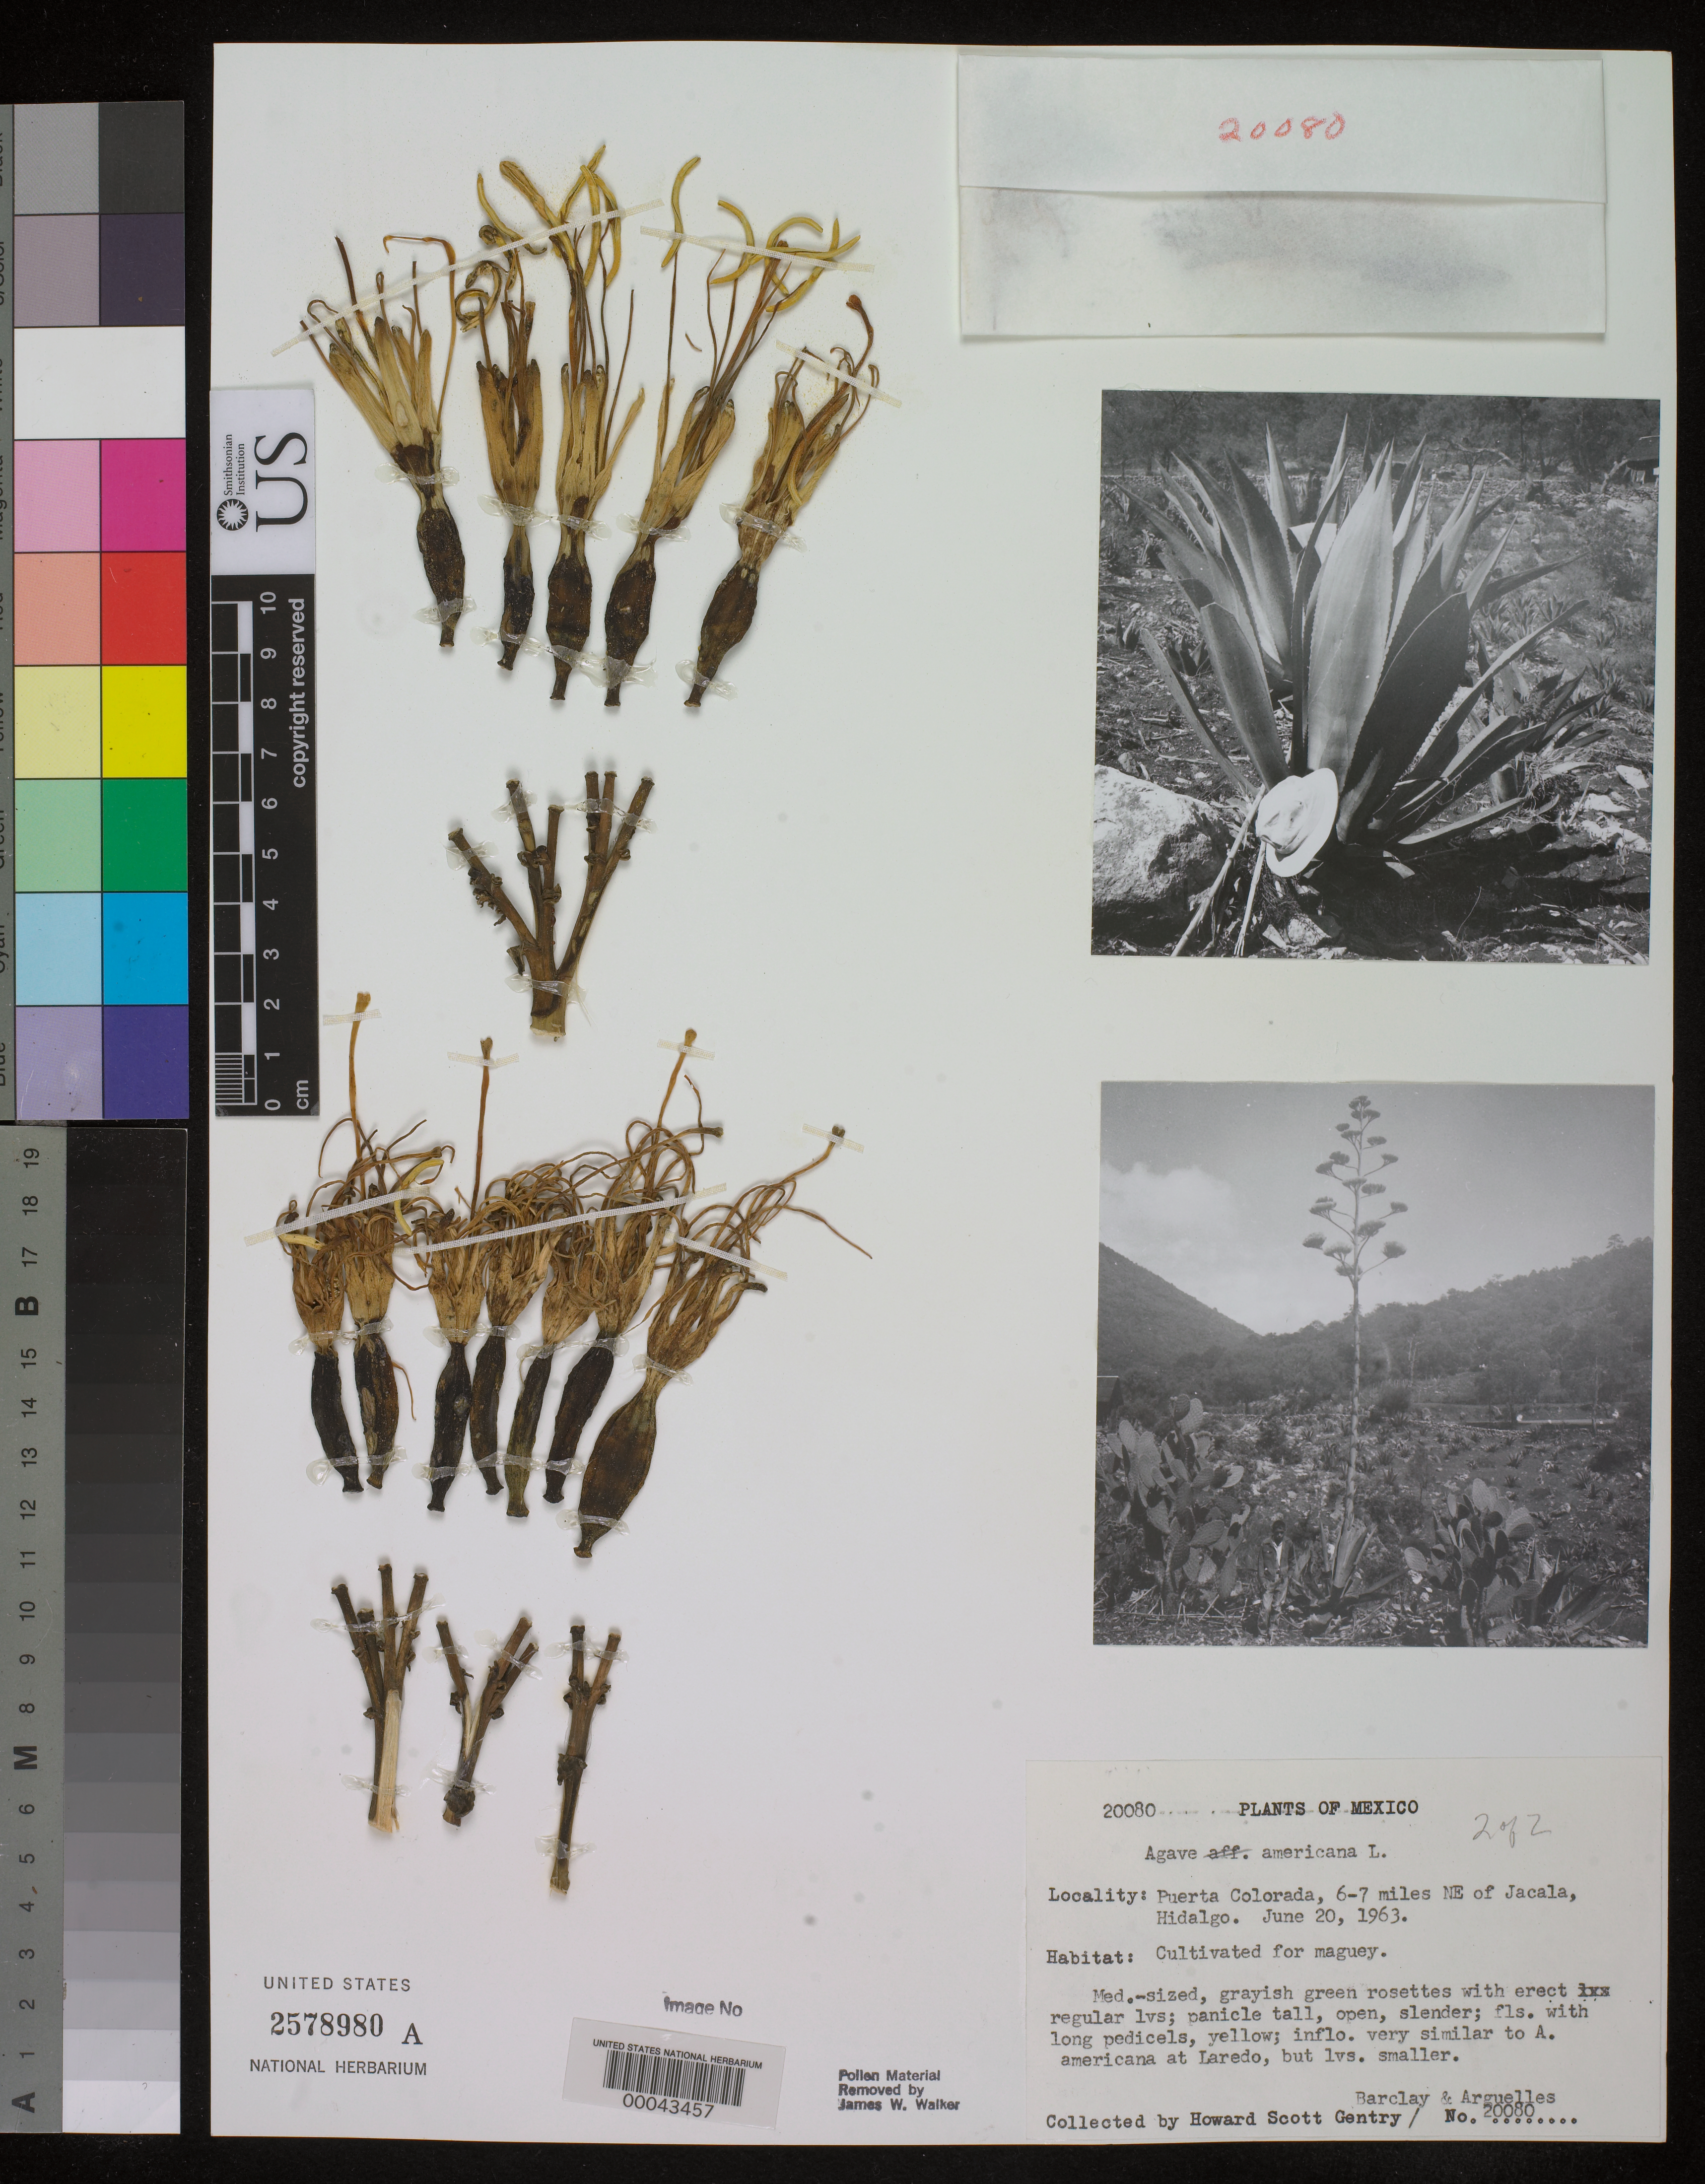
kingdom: Plantae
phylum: Tracheophyta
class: Liliopsida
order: Asparagales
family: Asparagaceae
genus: Agave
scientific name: Agave americana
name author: L.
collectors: H. S. Gentry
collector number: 20080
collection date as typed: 20 Jun 1963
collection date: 1963-06-20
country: Mexico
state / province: Hidalgo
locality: Punta Colorado, 6-7 mi NE of Jacala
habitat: Cultivated for pulque.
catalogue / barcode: US 2578980A